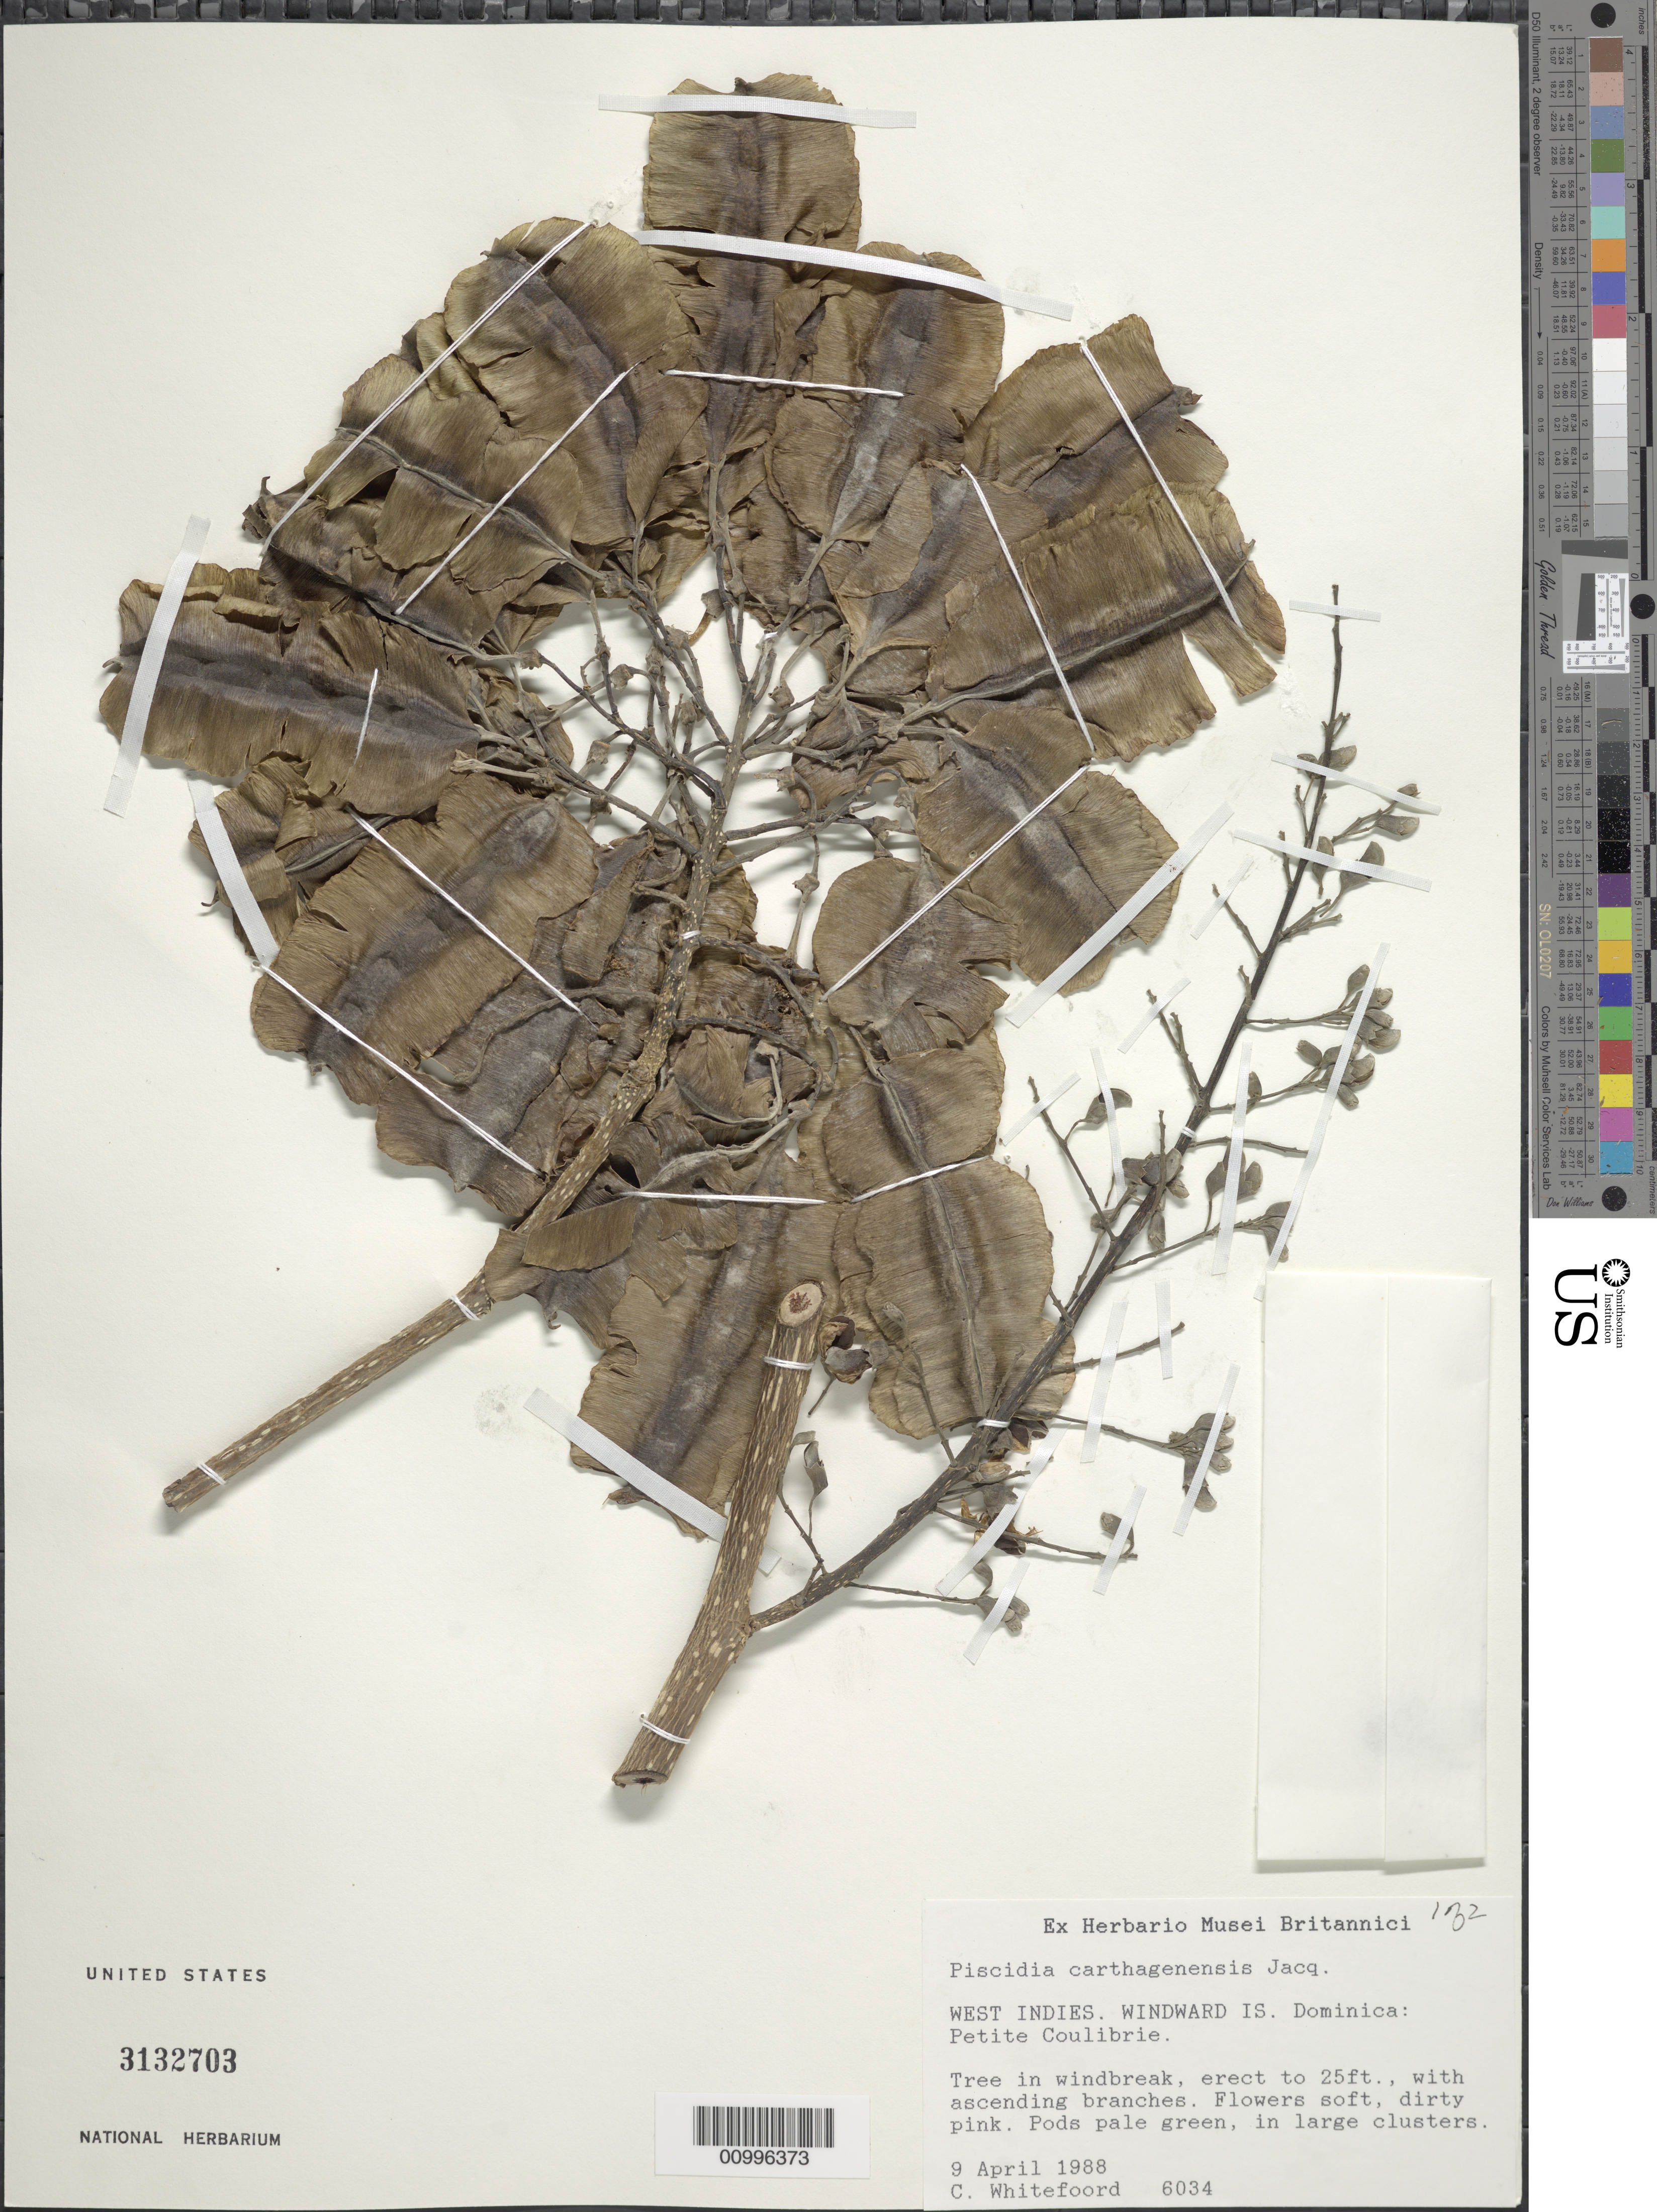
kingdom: Plantae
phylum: Tracheophyta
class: Magnoliopsida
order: Fabales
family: Fabaceae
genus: Piscidia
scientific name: Piscidia carthagenensis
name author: Jacq.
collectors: C. Whitefoord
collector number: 6034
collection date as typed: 09 Apr 1988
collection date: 1988-04-09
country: Dominica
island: Dominica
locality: Petite Coulibrie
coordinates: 0 N, 0 E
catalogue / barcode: US 3132703